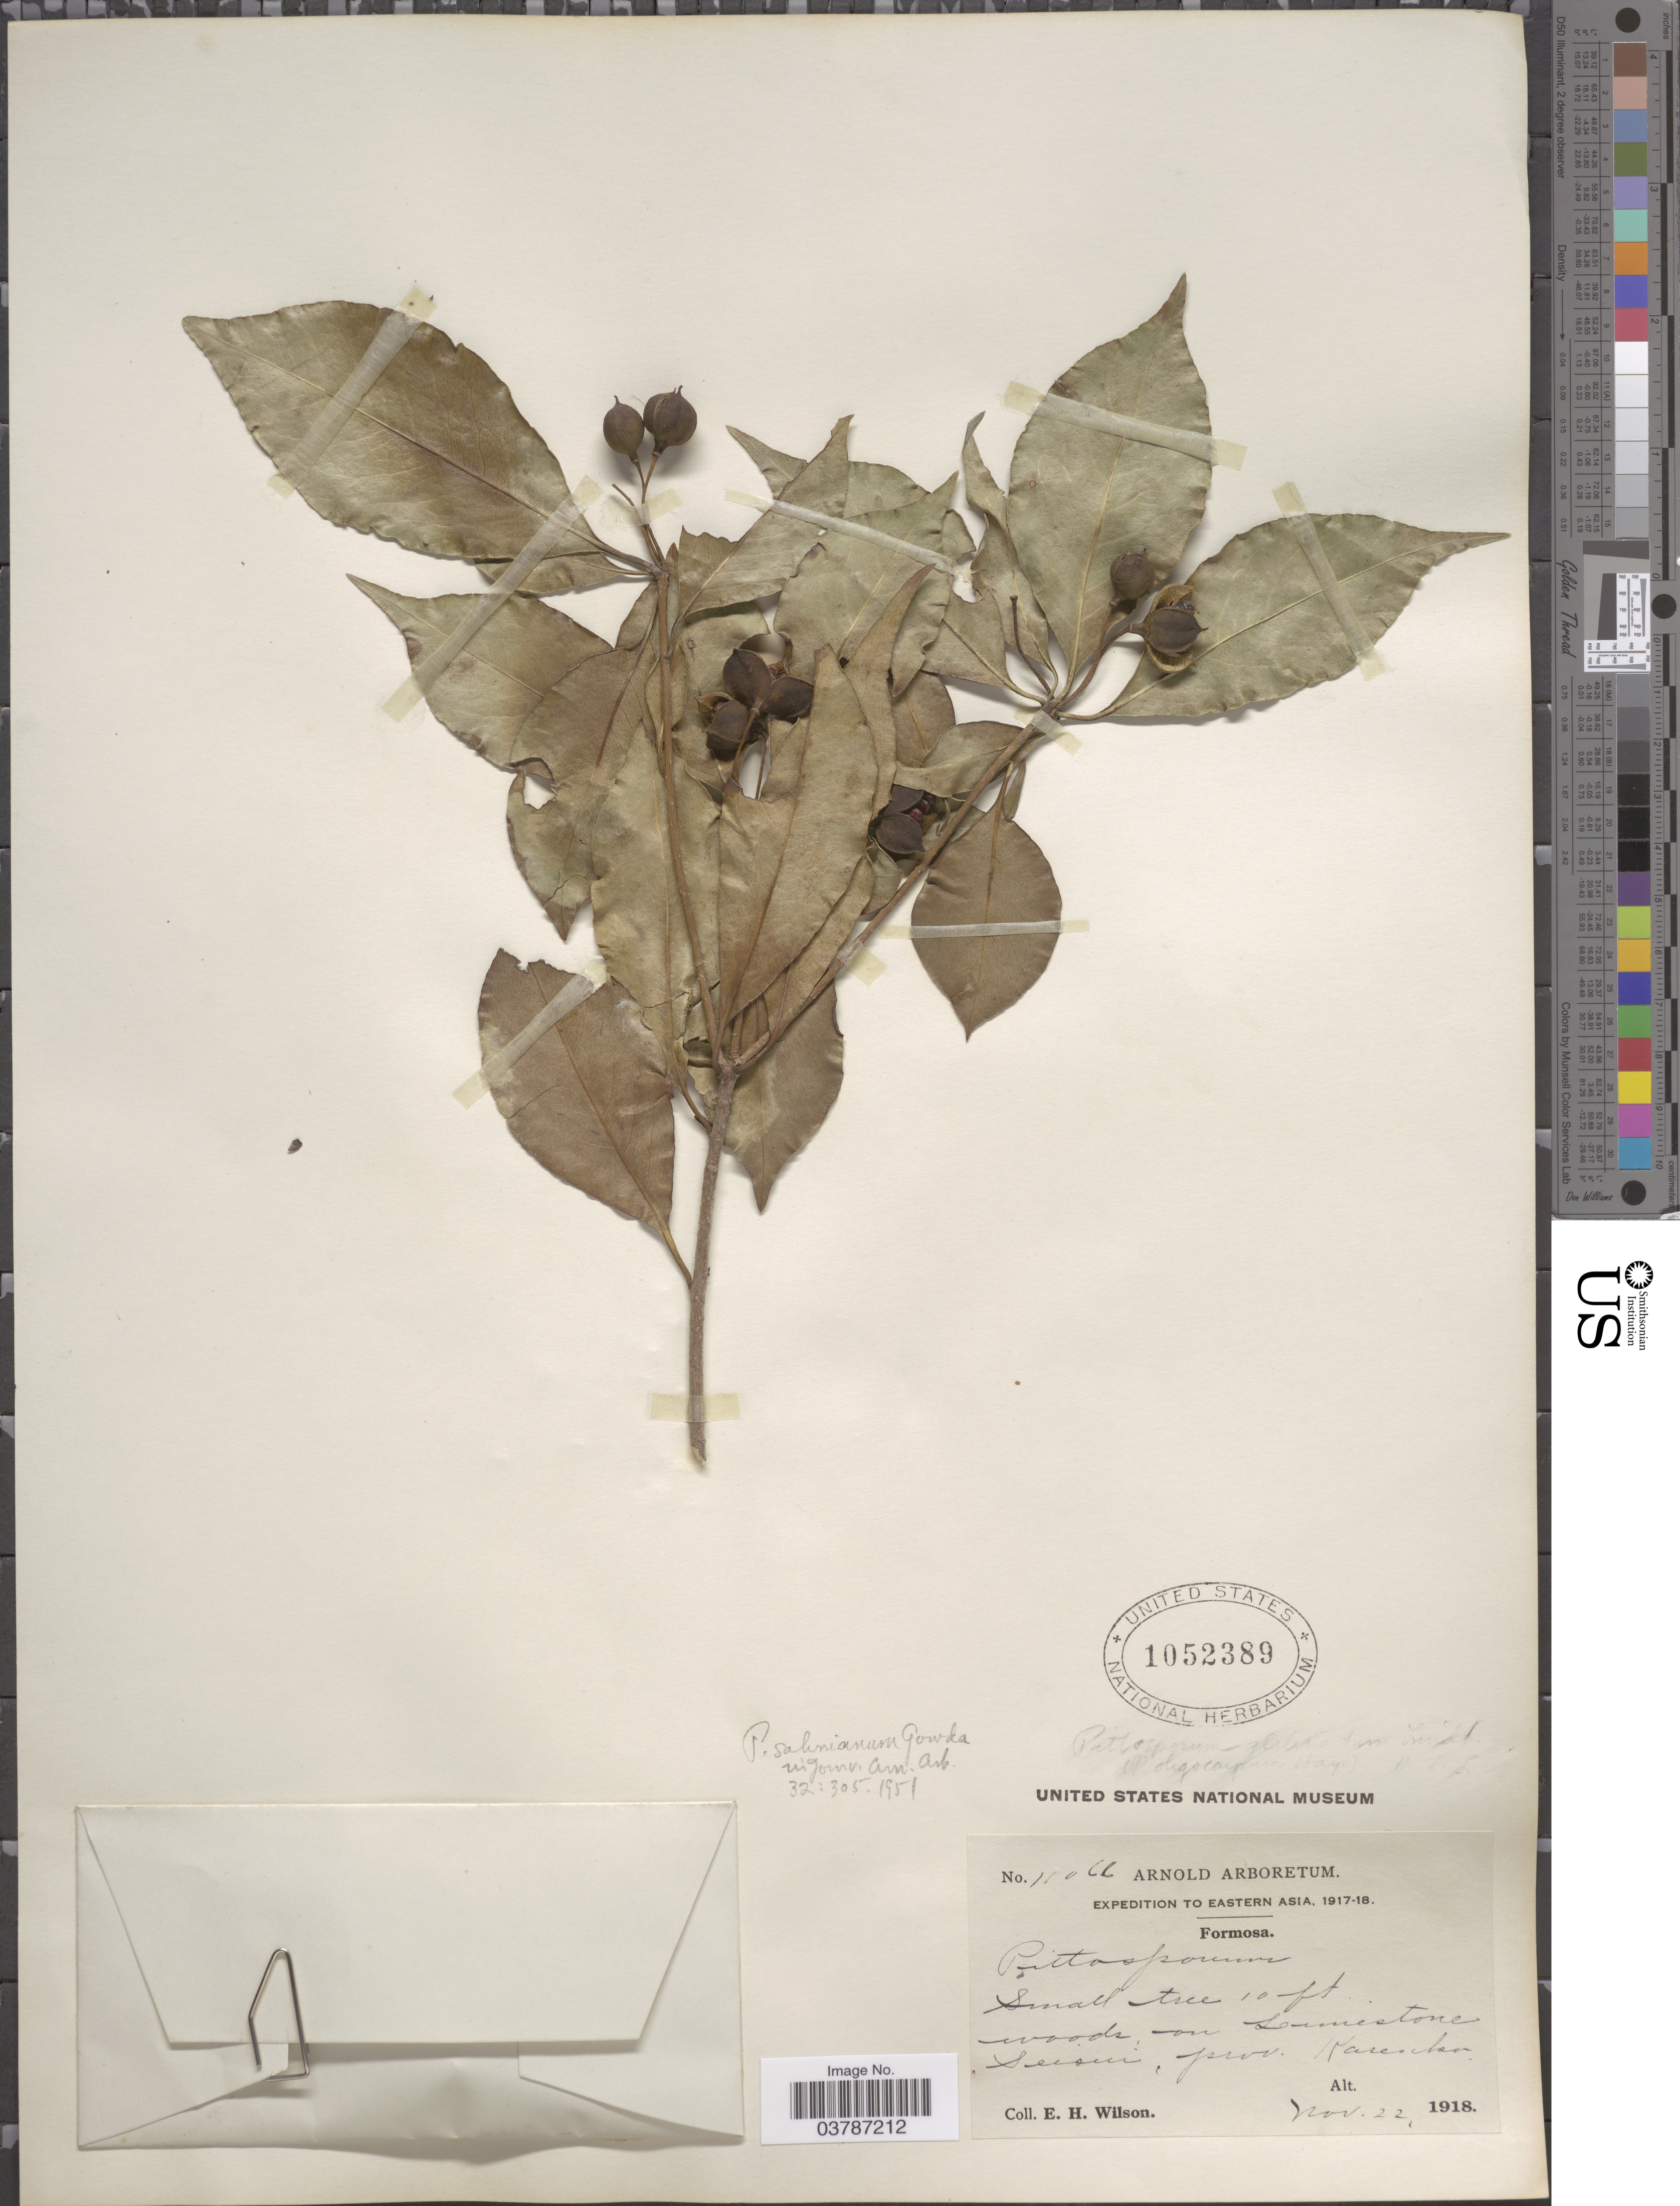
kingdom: Plantae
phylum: Tracheophyta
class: Magnoliopsida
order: Apiales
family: Pittosporaceae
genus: Pittosporum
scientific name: Pittosporum oligocarpum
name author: Hayata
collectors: E. Wilson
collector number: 11066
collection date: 1918-11-22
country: Taiwan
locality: Formosa. Seisui, Prov. Parechon*.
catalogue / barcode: US 1052389